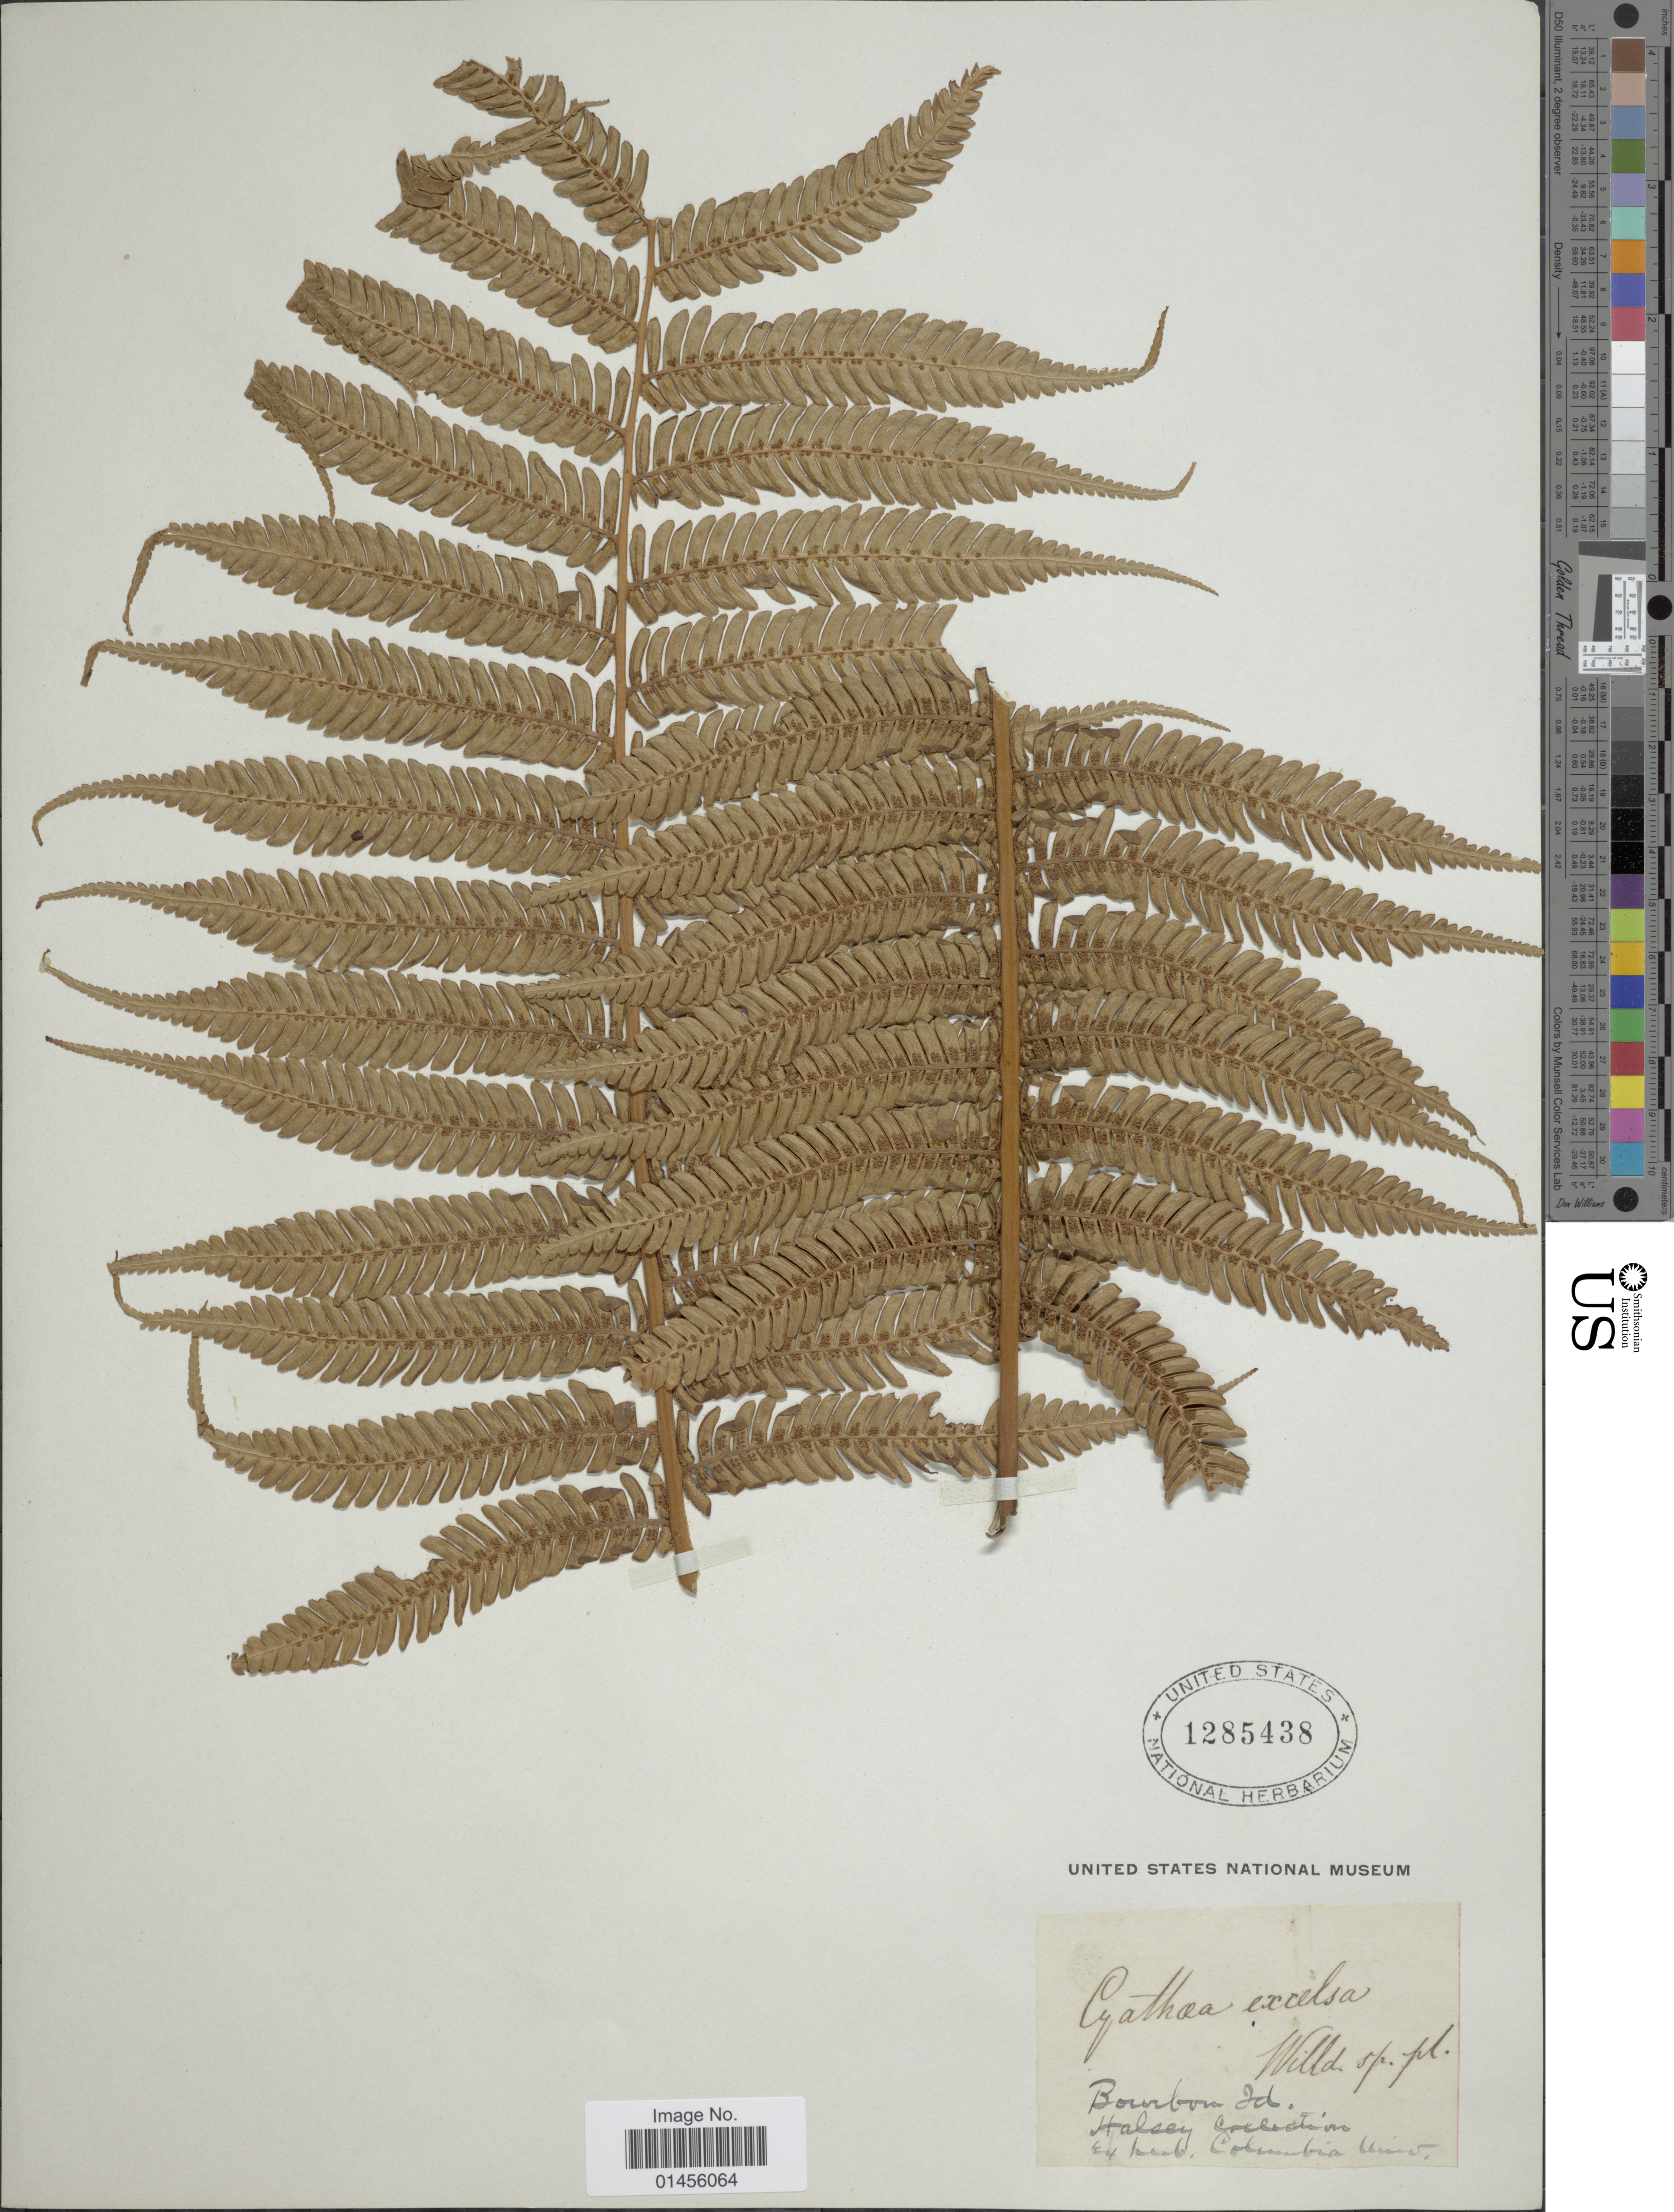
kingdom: Plantae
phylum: Tracheophyta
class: Polypodiopsida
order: Cyatheales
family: Cyatheaceae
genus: Alsophila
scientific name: Alsophila celsa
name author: R.M. Tryon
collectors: Halsey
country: Reunion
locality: Bourbon Id. [interpreted]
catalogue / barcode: US 1285438